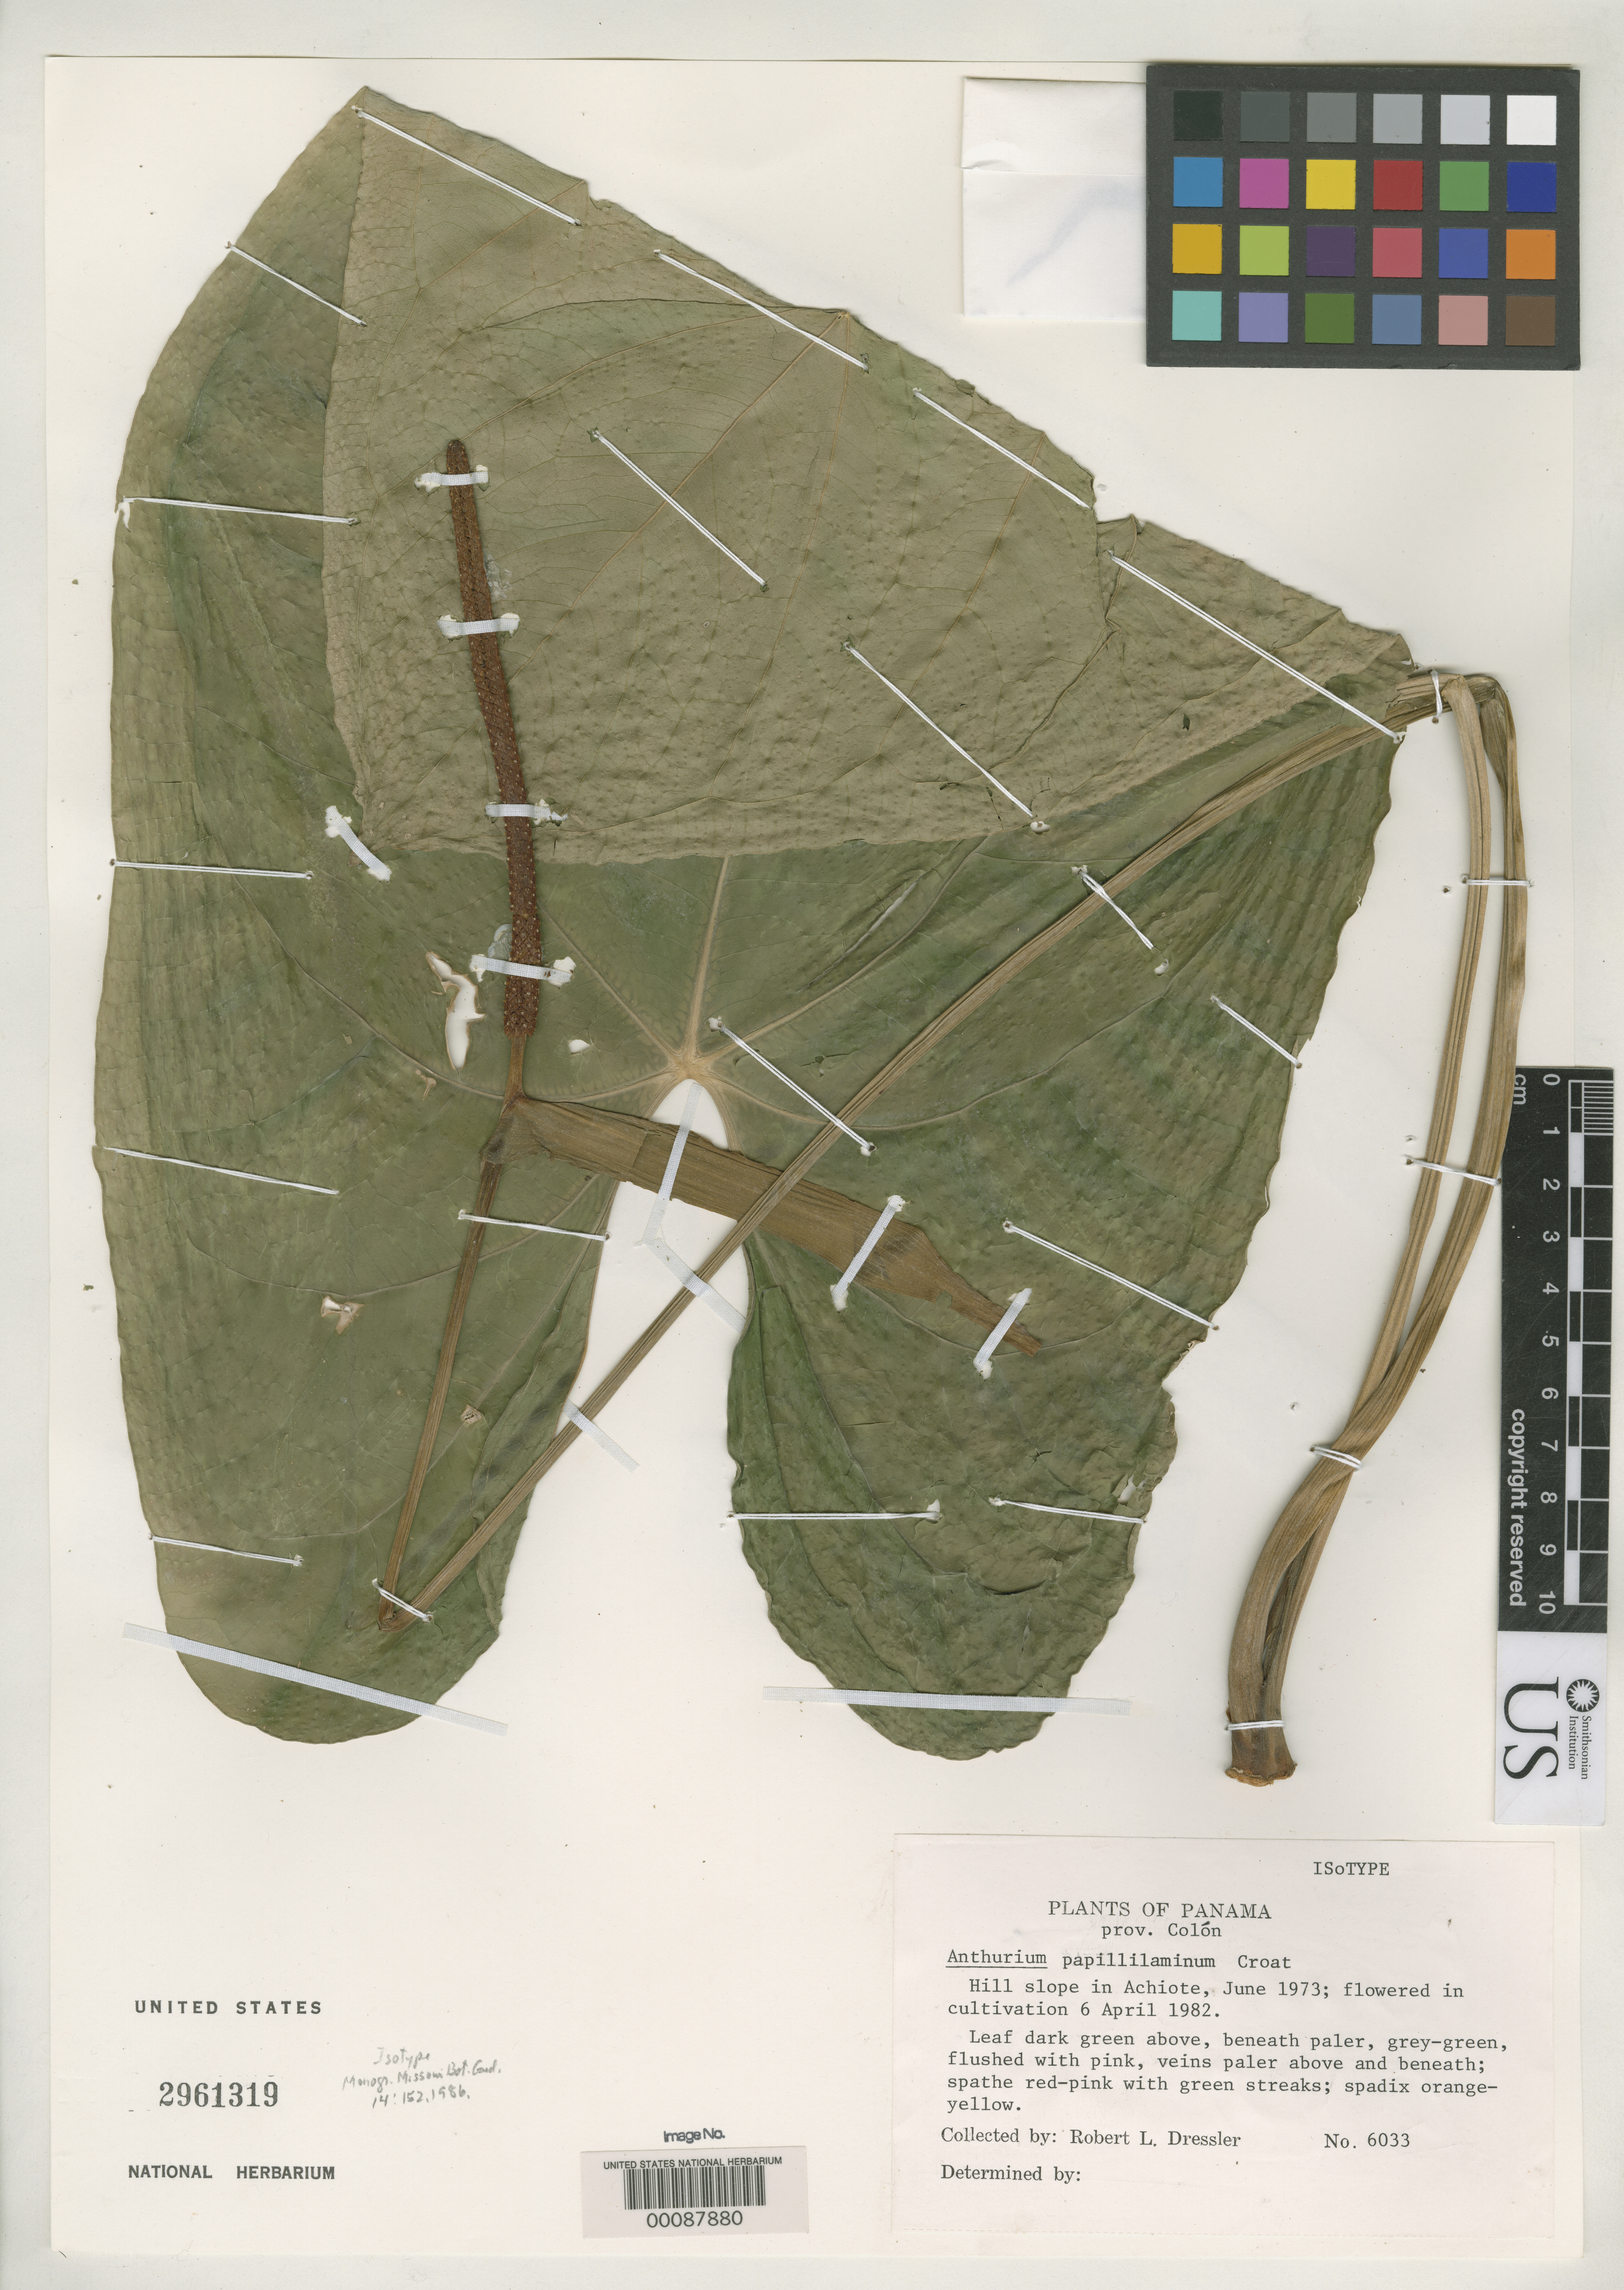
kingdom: Plantae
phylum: Tracheophyta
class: Liliopsida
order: Alismatales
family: Araceae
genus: Anthurium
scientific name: Anthurium papillilaminum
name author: Croat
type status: Isotype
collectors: R. Dressler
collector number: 6033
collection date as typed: Jun 1973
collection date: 1973-06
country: Panama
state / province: Colón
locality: Aciote.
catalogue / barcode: US 2961319